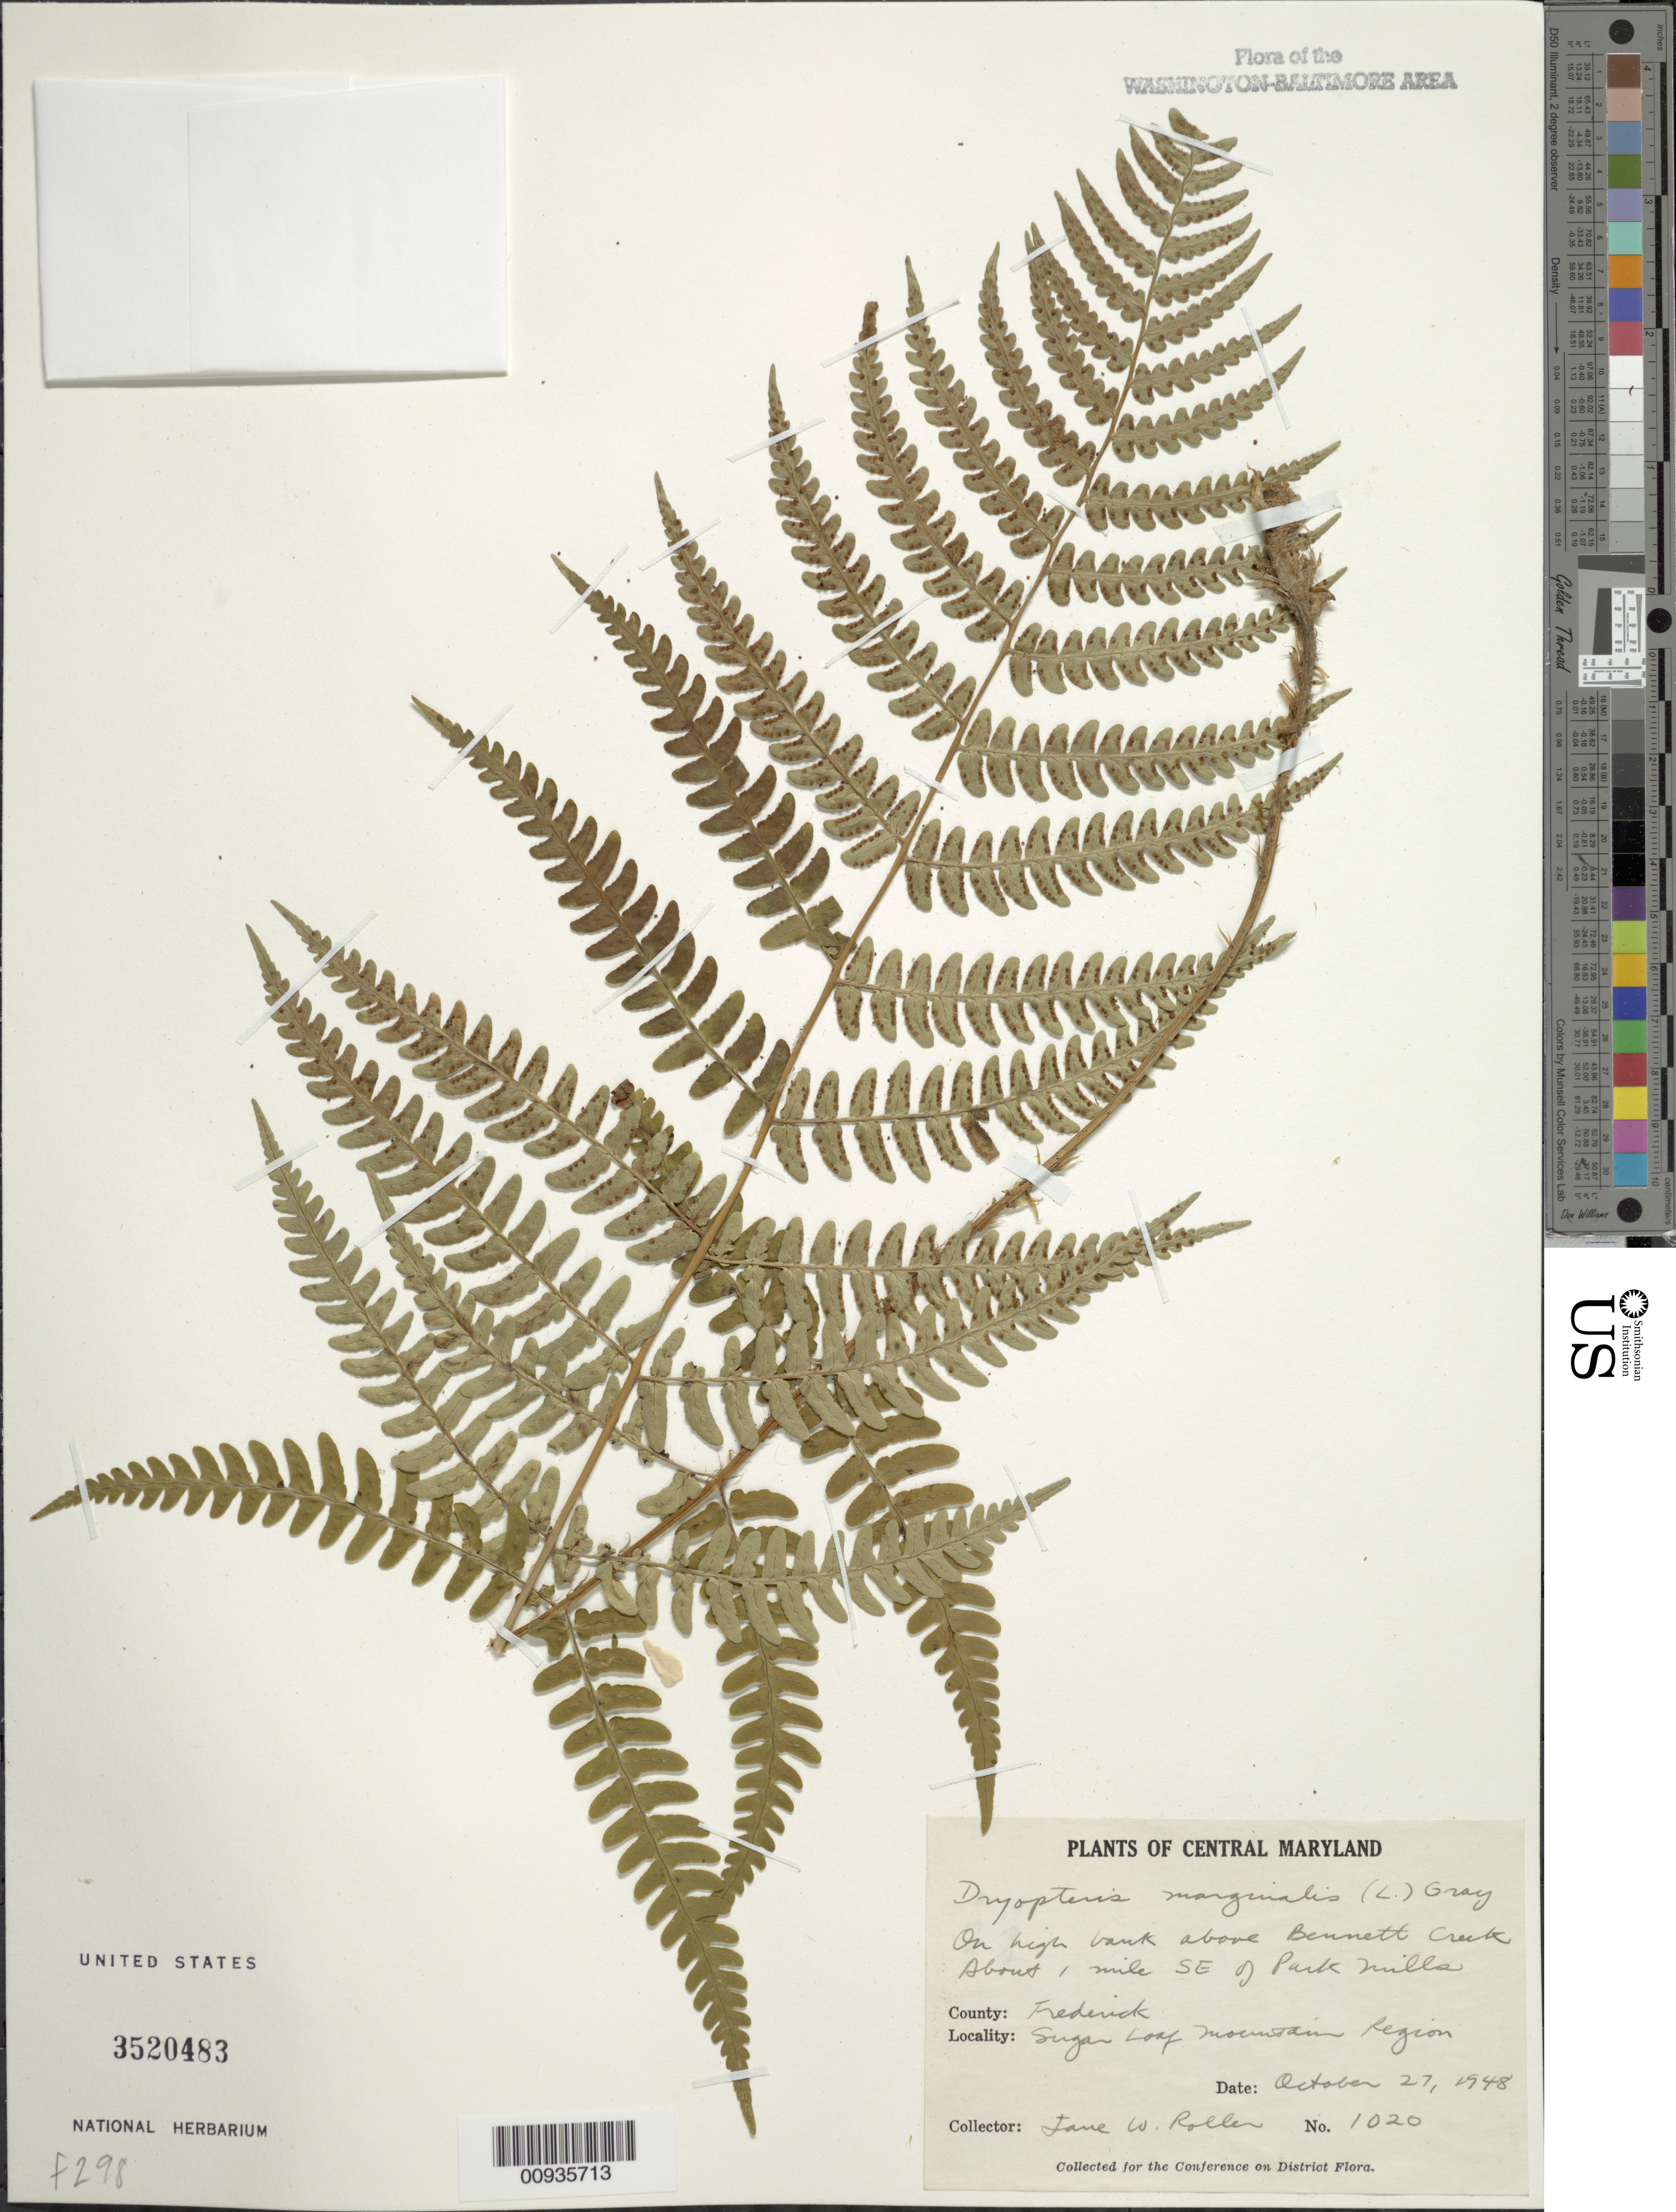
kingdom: Plantae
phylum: Tracheophyta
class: Polypodiopsida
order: Polypodiales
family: Dryopteridaceae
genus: Dryopteris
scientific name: Dryopteris marginalis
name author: (L.) A. Gray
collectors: J. W. Roller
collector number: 1020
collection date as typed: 27 Oct 1948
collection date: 1948-10-27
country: United States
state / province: Maryland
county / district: Frederick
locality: Above Bennett Creek, about 1 mi. southeast of Park Mills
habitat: On high banks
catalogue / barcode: US 3520483